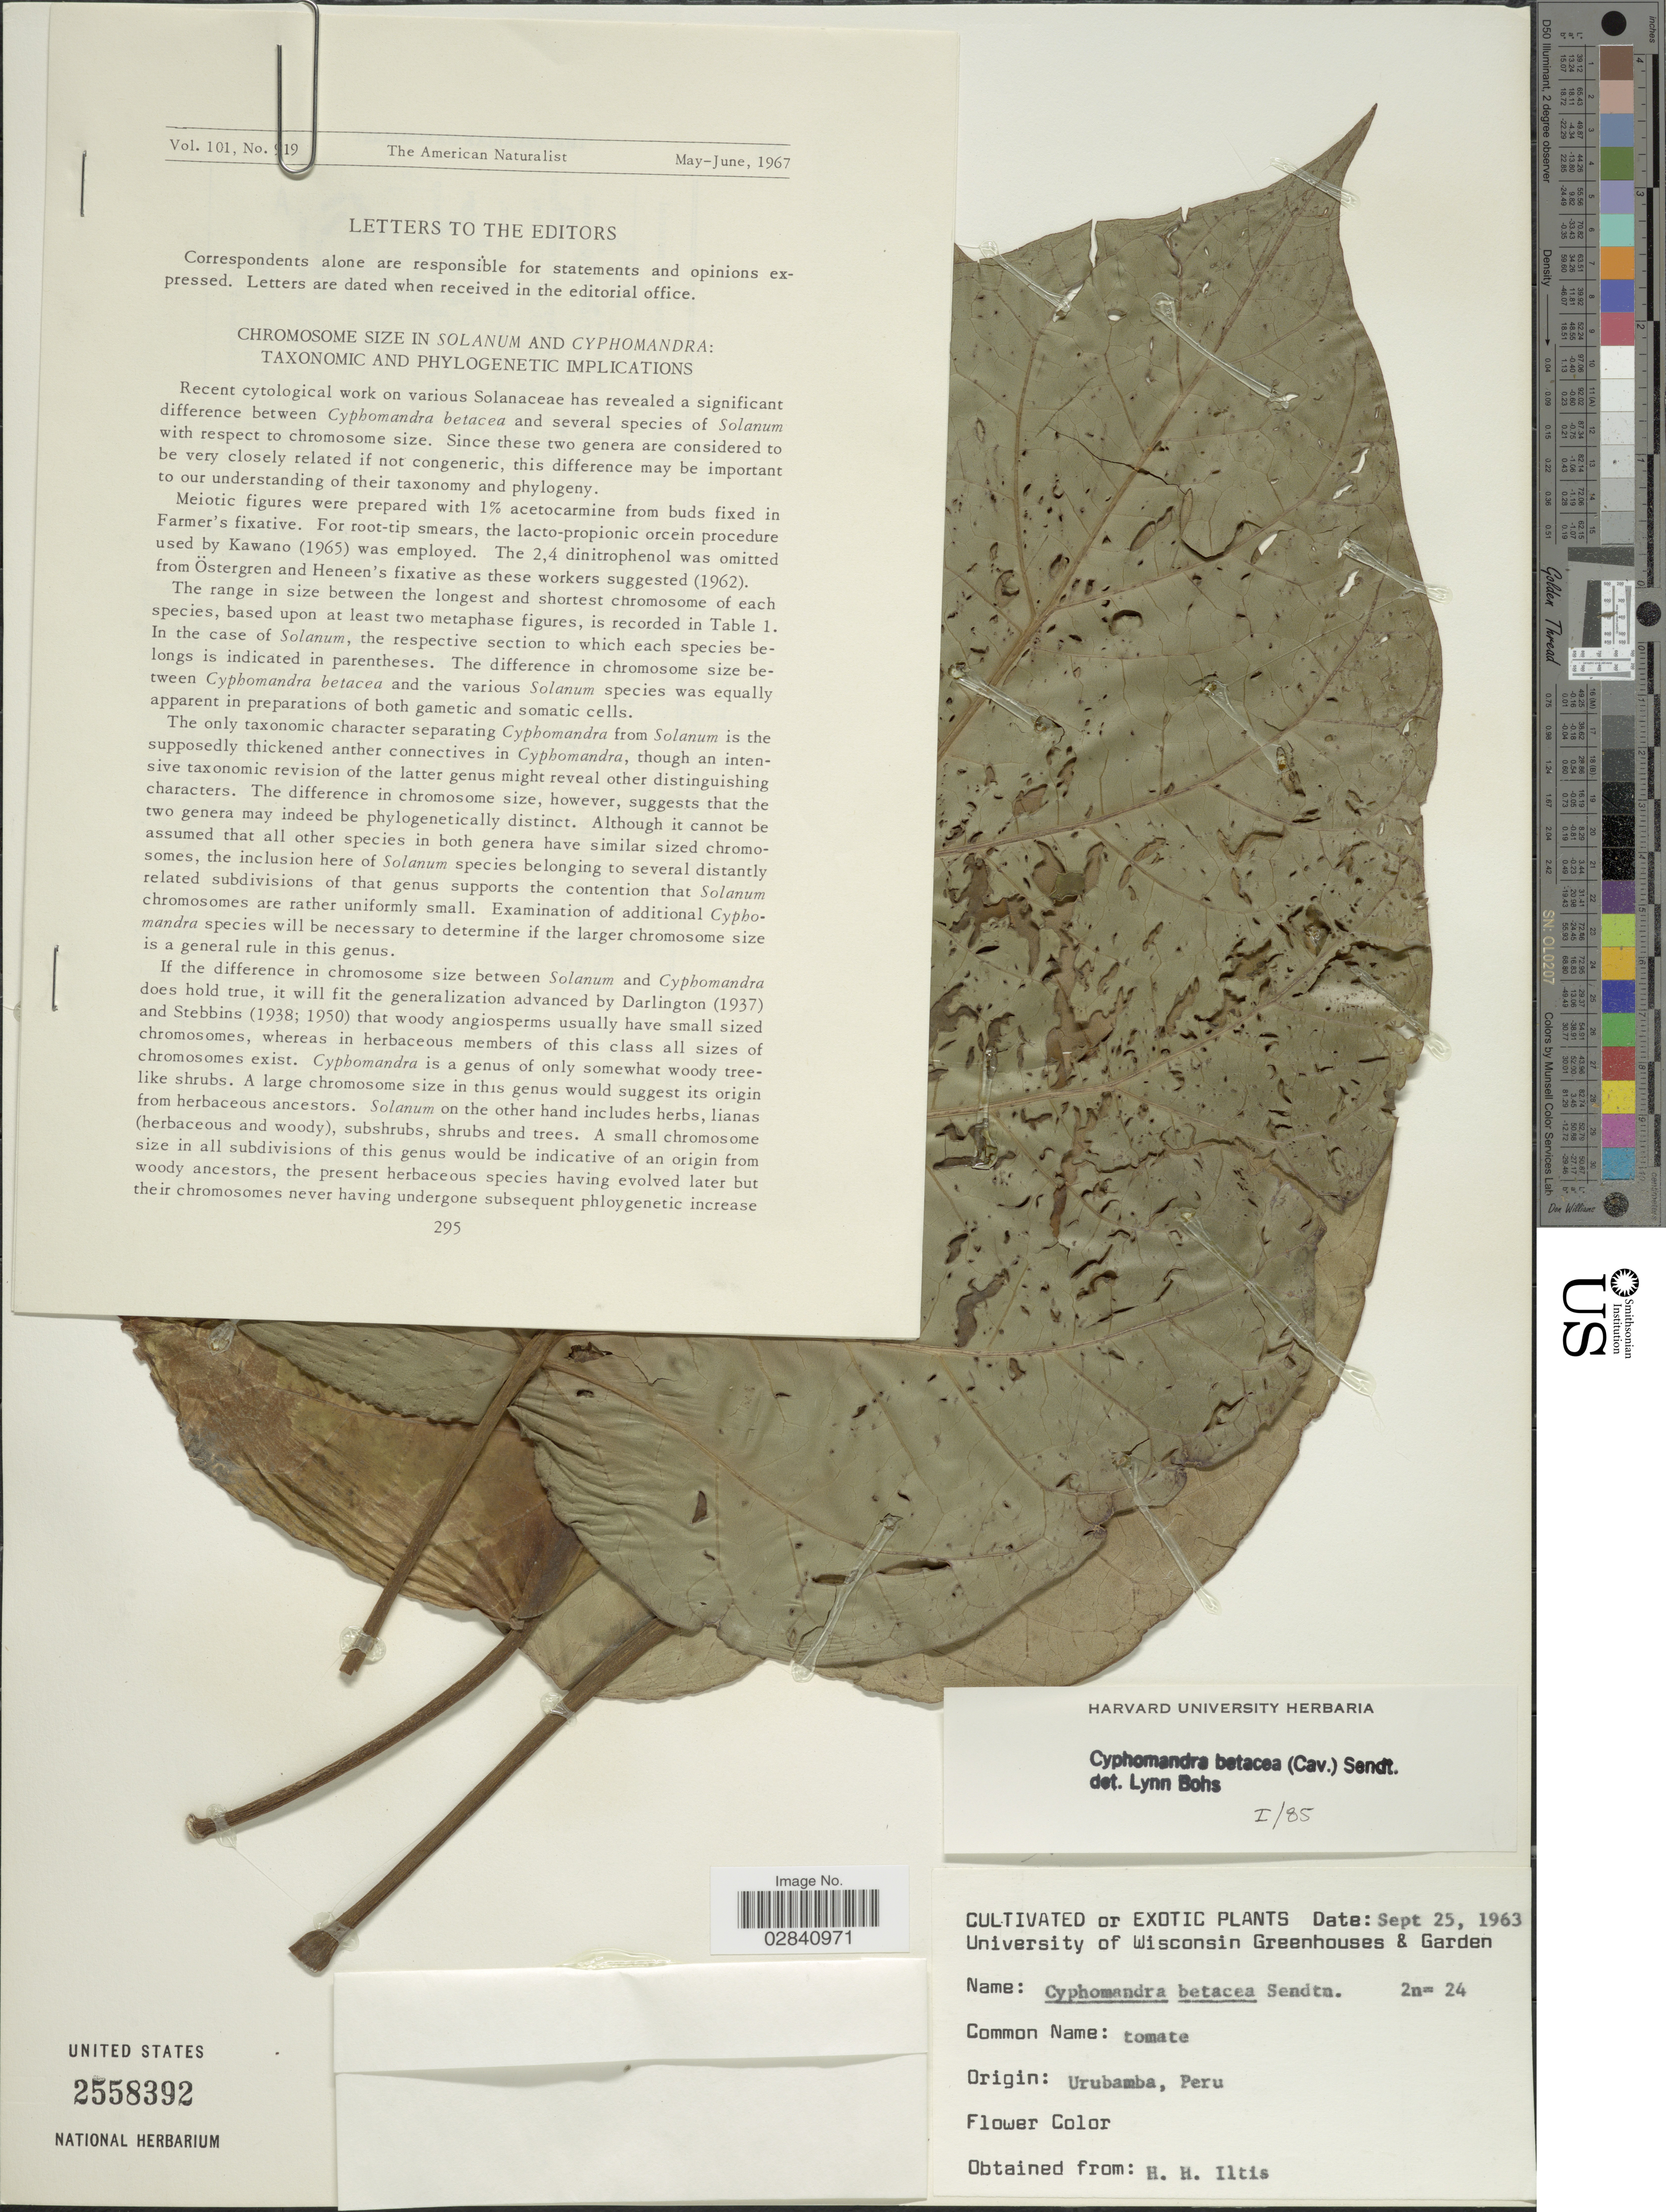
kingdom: Plantae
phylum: Tracheophyta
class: Magnoliopsida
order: Solanales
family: Solanaceae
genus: Cyphomandra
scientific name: Cyphomandra betacea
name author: (Cav.) Sendtn.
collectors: H. H. Iltis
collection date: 1963-09-25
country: Peru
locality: Urubamba.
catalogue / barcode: US 2558392